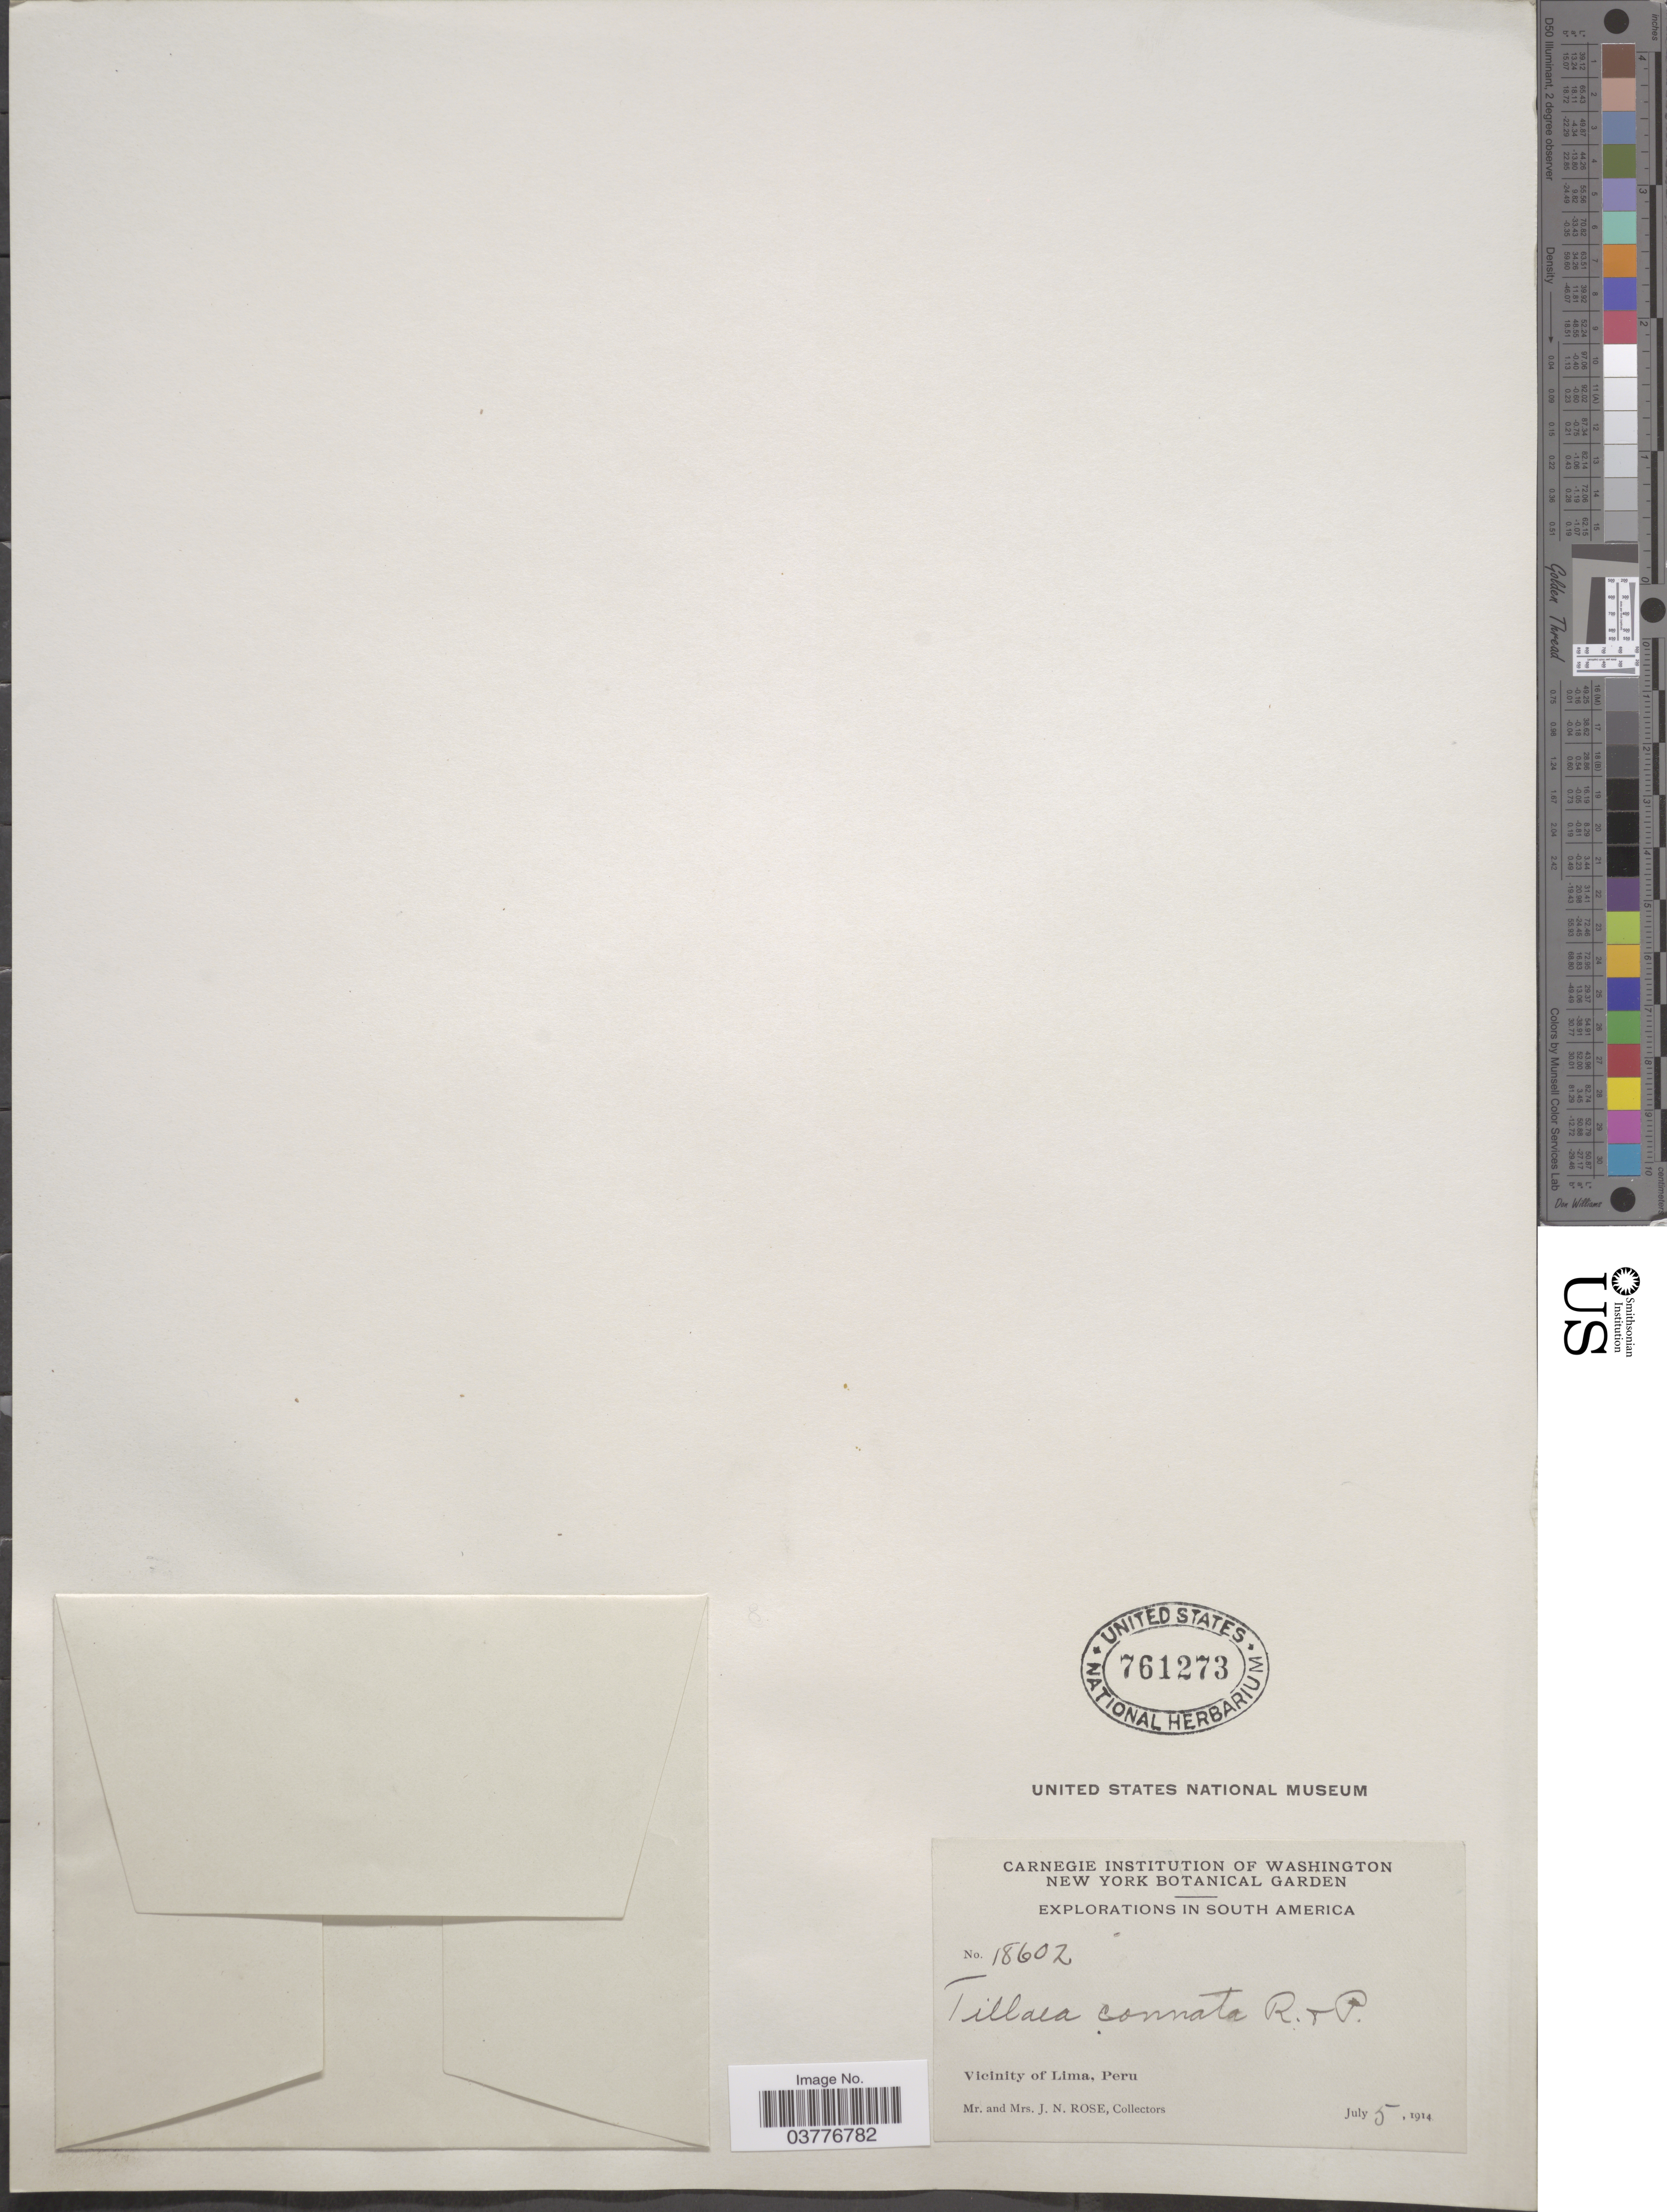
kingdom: Plantae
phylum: Tracheophyta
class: Magnoliopsida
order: Saxifragales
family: Crassulaceae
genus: Crassula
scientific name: Crassula connata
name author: (Ruiz & Pav.) A. Berger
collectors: J. N. Rose & L. B. Rose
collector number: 18602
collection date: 1914-07-05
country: Peru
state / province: Lima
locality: Vicinity of Lima.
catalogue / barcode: US 761273